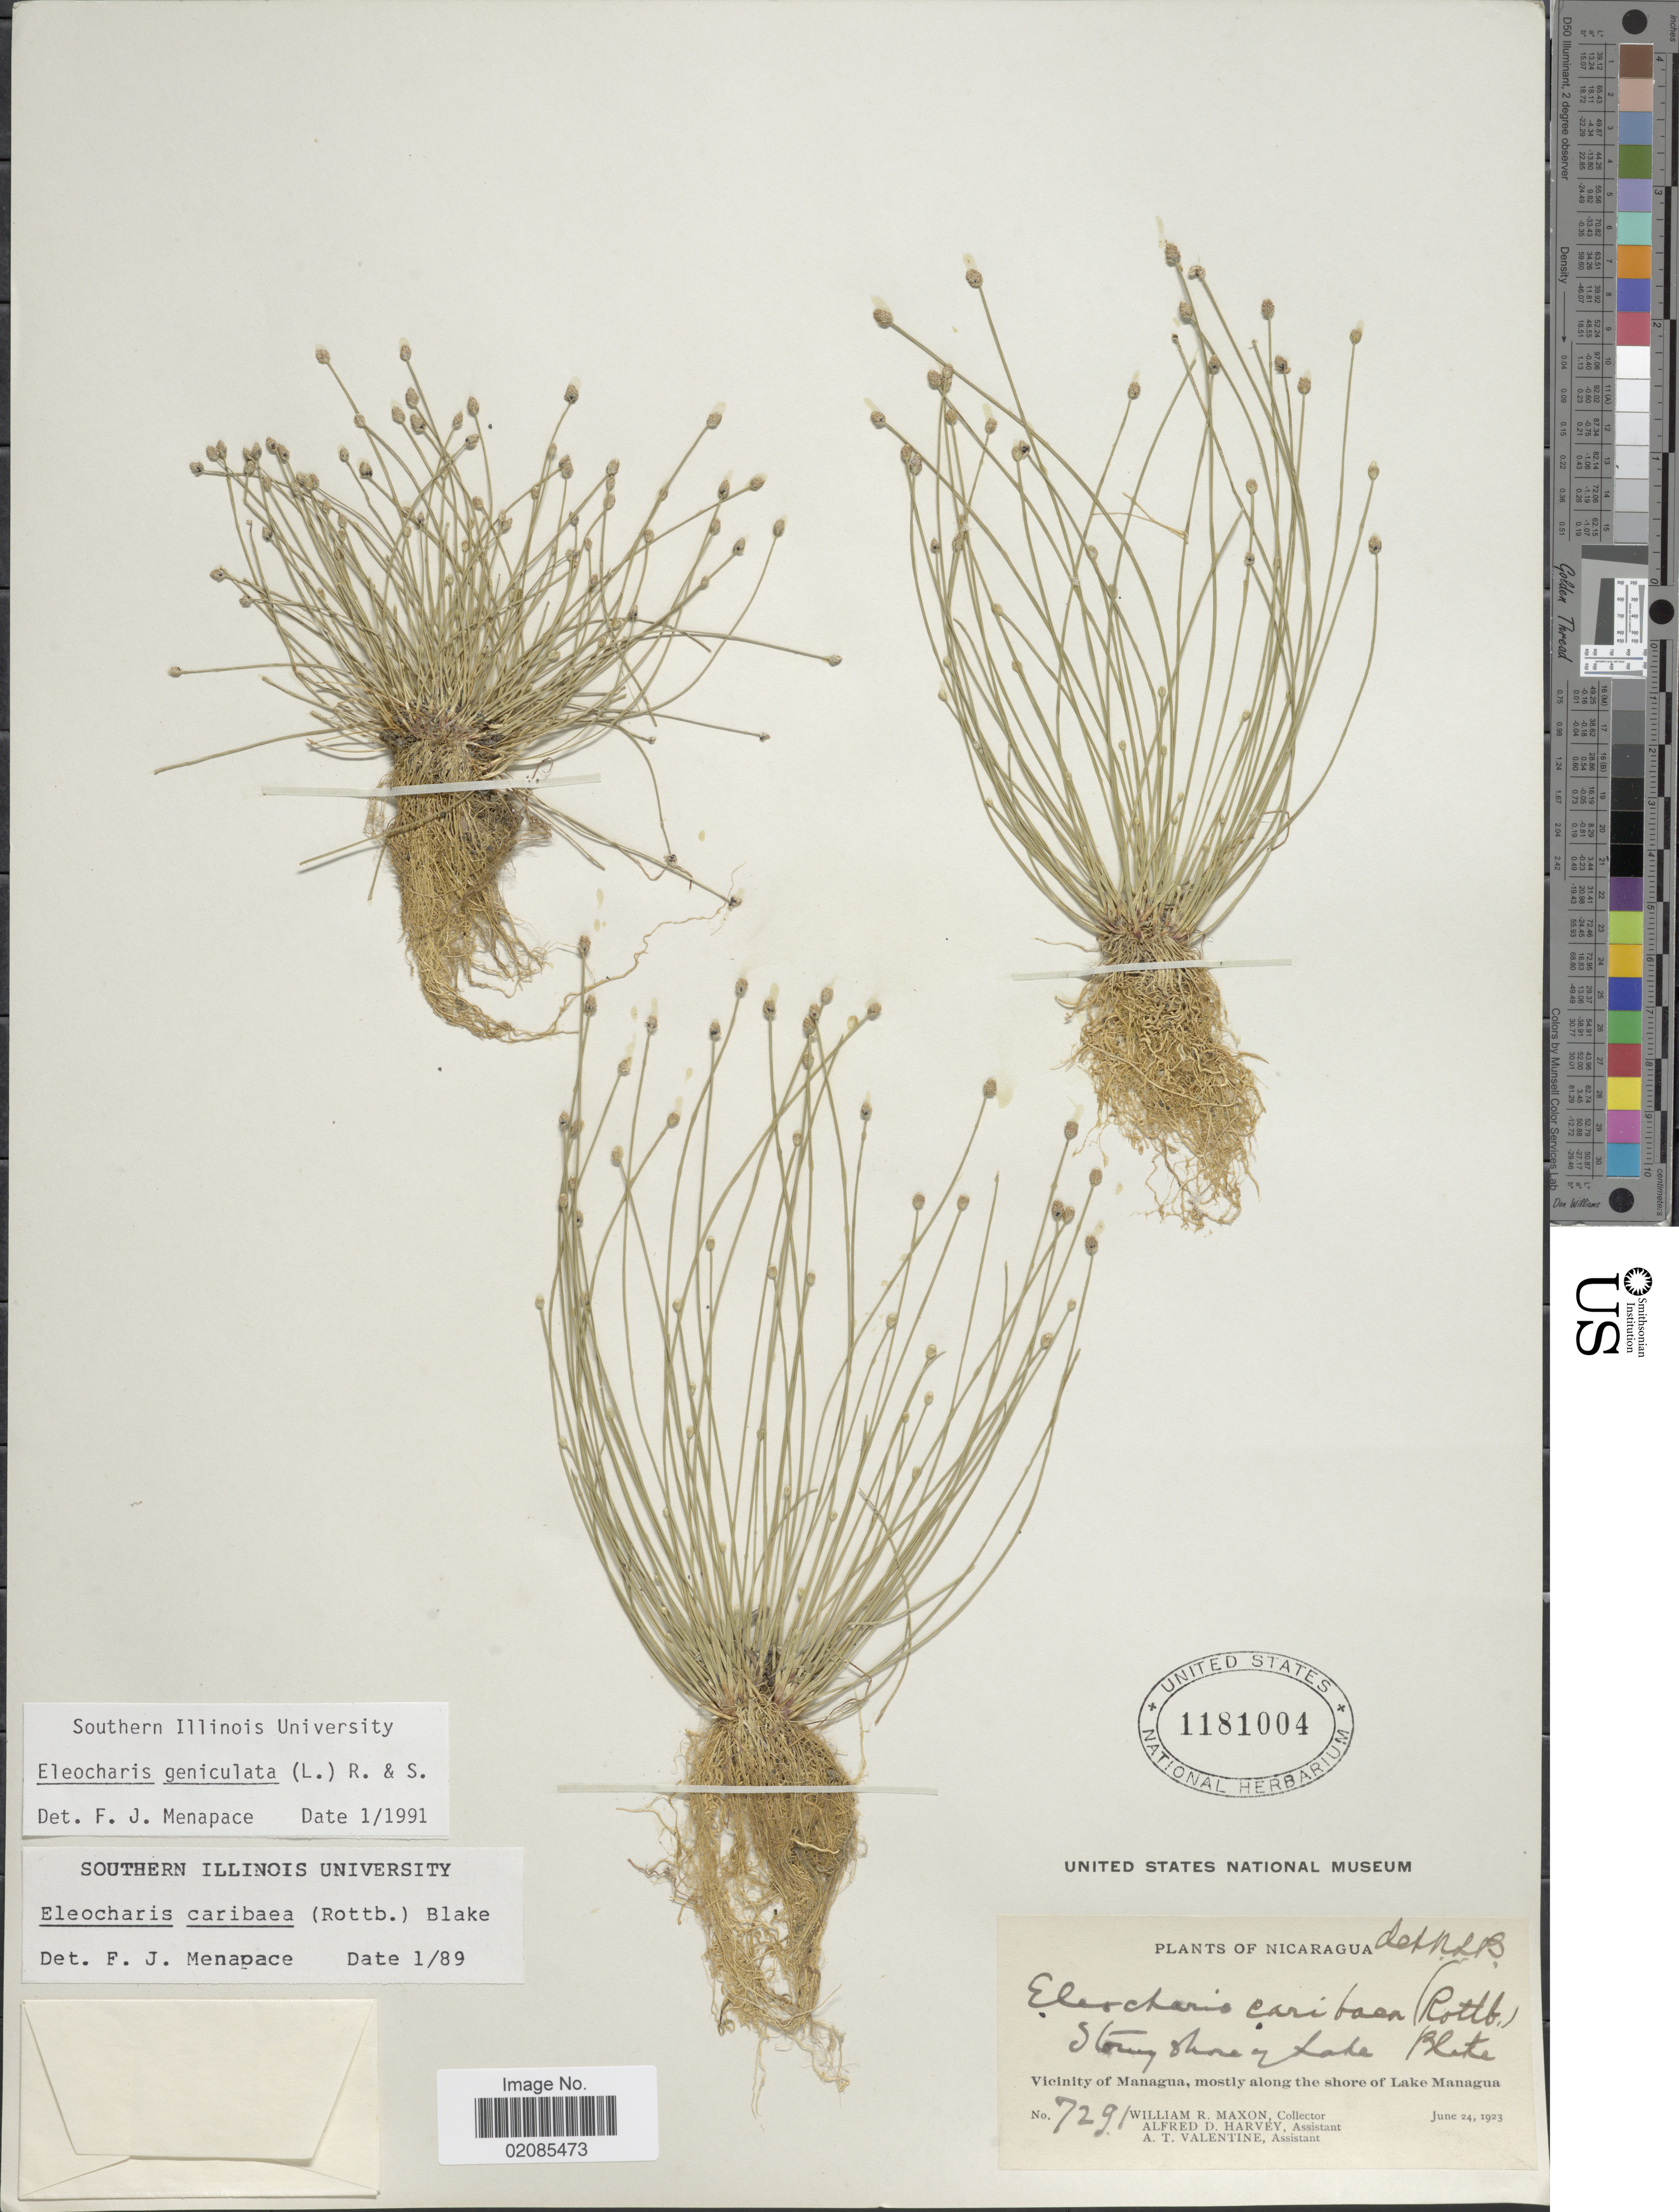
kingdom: Plantae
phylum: Tracheophyta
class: Liliopsida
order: Poales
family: Cyperaceae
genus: Eleocharis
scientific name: Eleocharis geniculata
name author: (L.) Roem. & Schult.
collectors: W. R. Maxon, A. D. Harvey & A. Valentine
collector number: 7291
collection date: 1923-06-24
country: Nicaragua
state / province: Managua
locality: Stony shore of Lake, Vicinity of Managua, mostly along the shore of Lake Managua.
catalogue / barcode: US 1181004